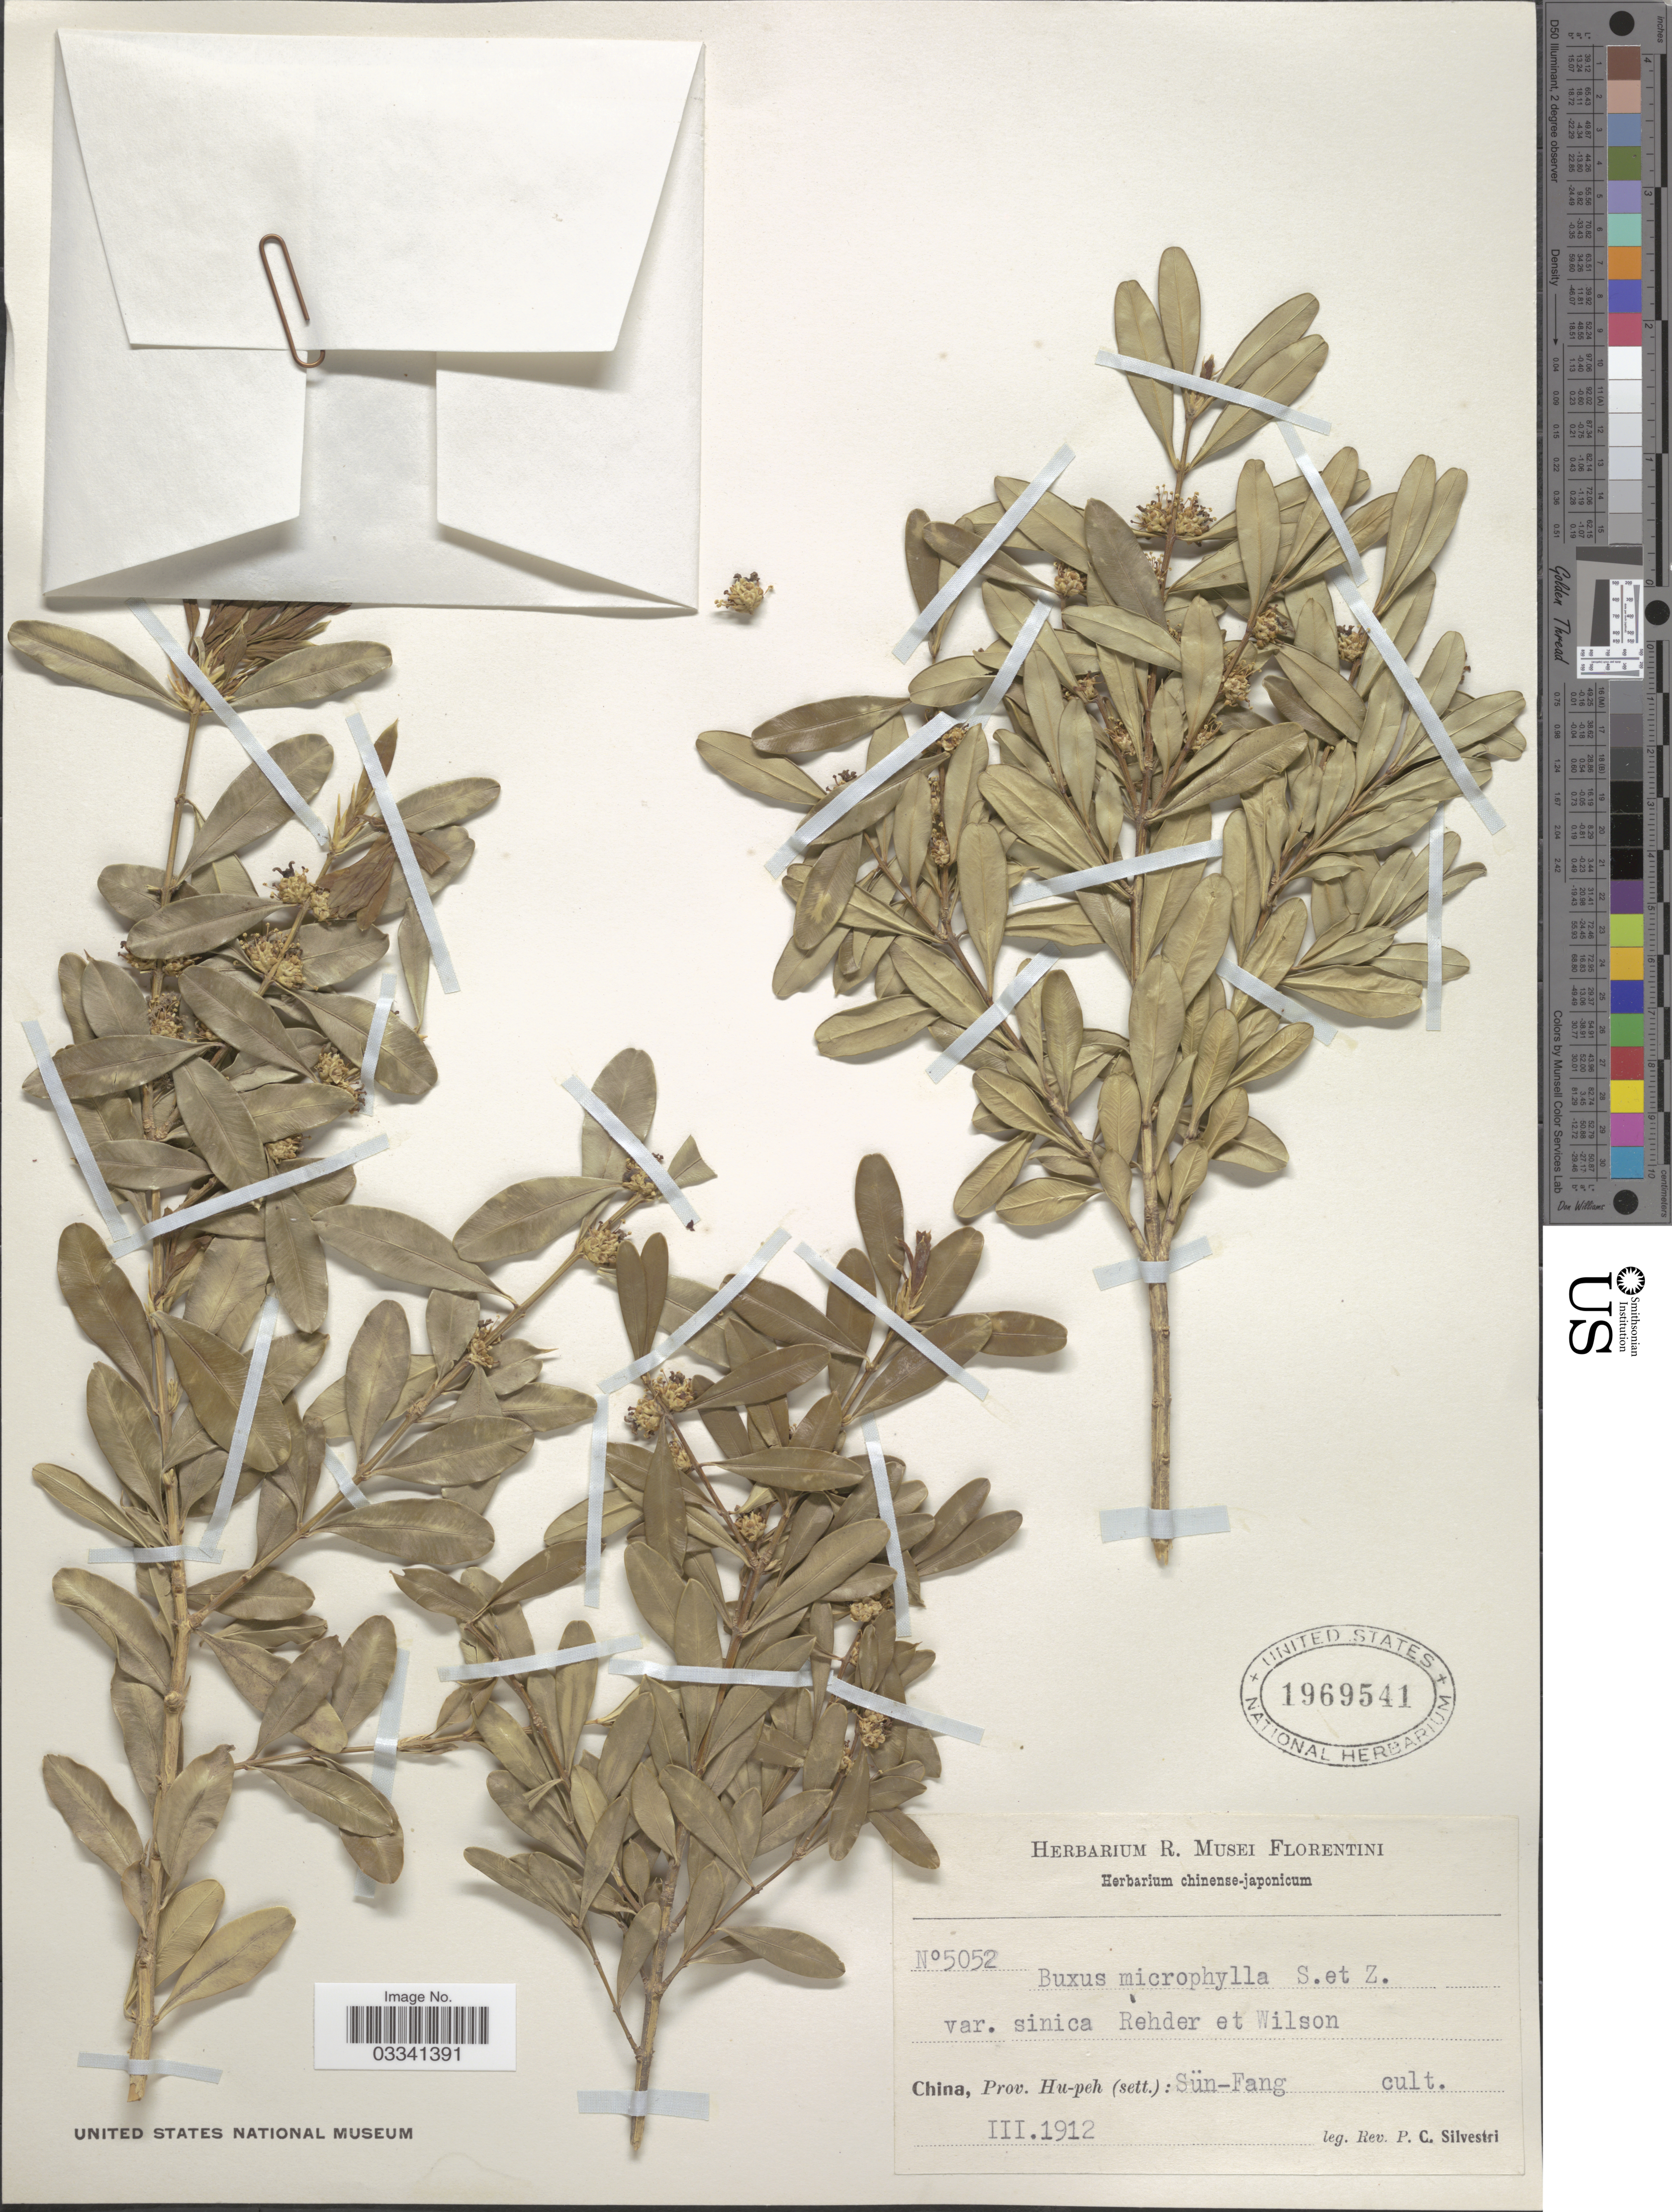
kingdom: Plantae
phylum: Tracheophyta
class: Magnoliopsida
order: Buxales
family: Buxaceae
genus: Buxus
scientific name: Buxus microphylla var. sinica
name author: Rehder & E.H. Wilson in Sarg.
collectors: P. Silvestri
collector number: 5052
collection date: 1912-03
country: China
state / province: Hubei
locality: Prov. Hu-peh (sett.): Sün-Fang.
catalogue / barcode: US 1969541